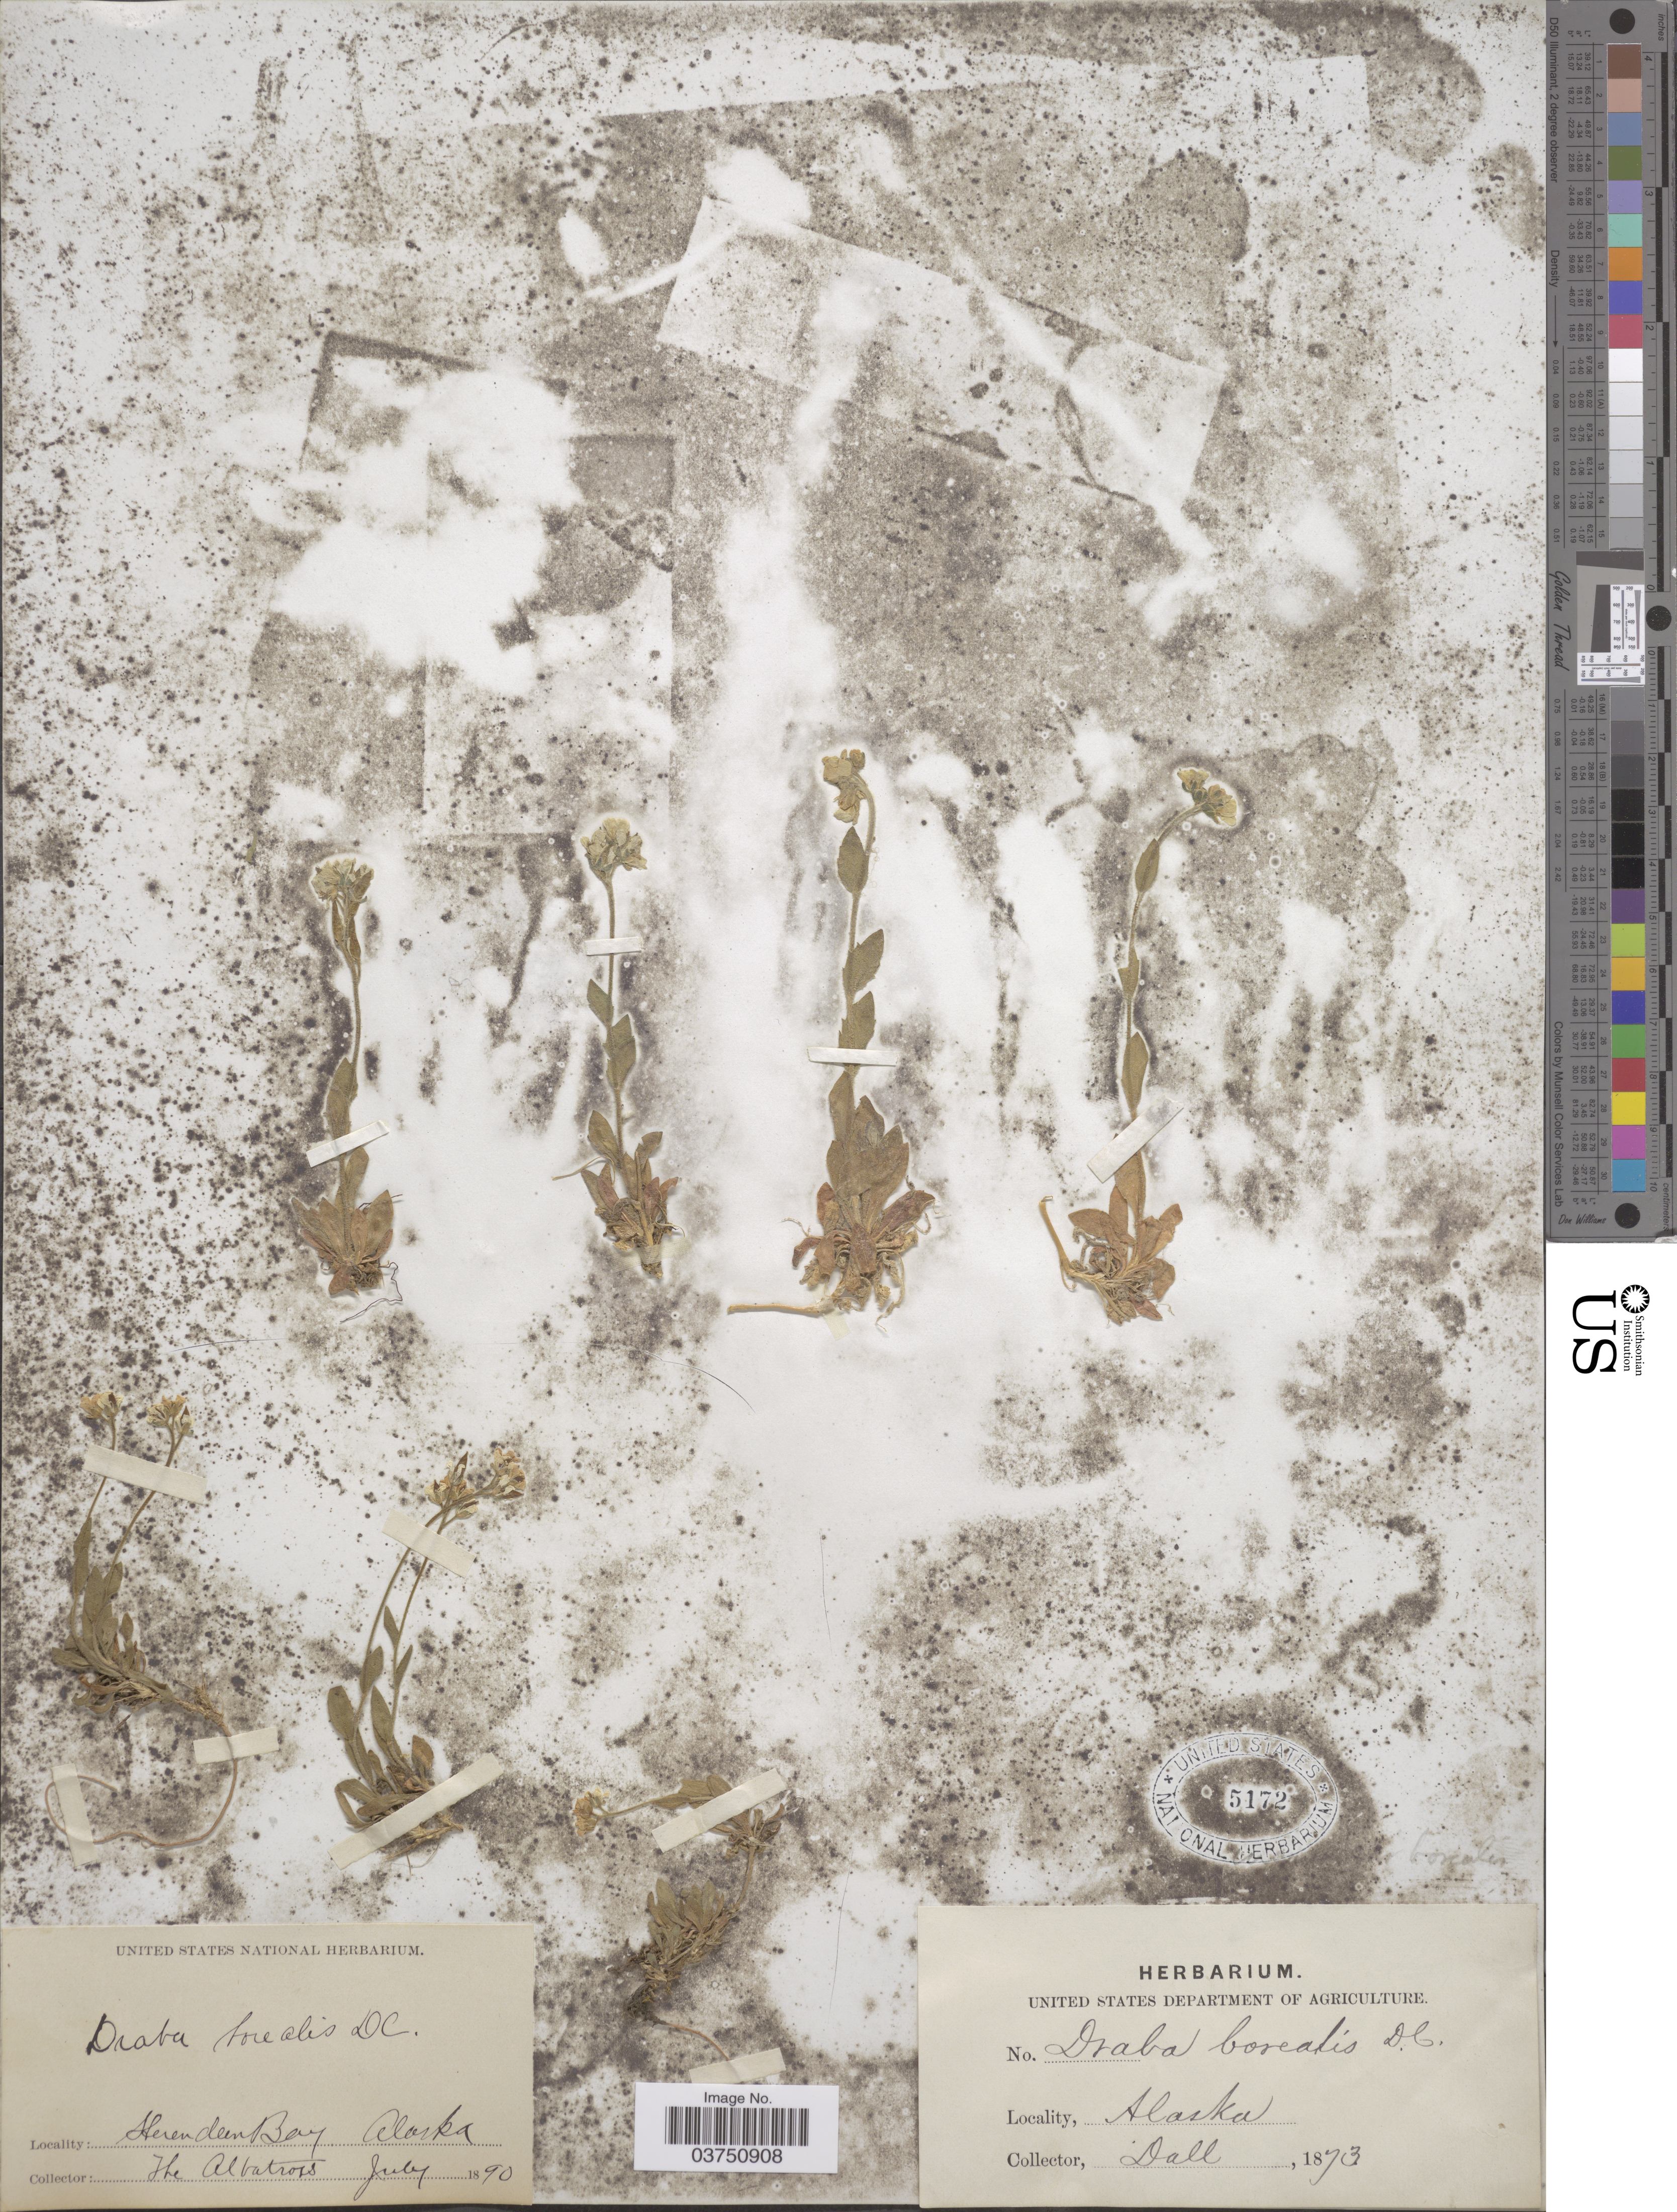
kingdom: Plantae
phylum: Tracheophyta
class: Magnoliopsida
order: Brassicales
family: Brassicaceae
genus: Draba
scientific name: Draba borealis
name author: DC.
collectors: -. Dall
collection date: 1873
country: United States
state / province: Alaska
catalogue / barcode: US 5172-2